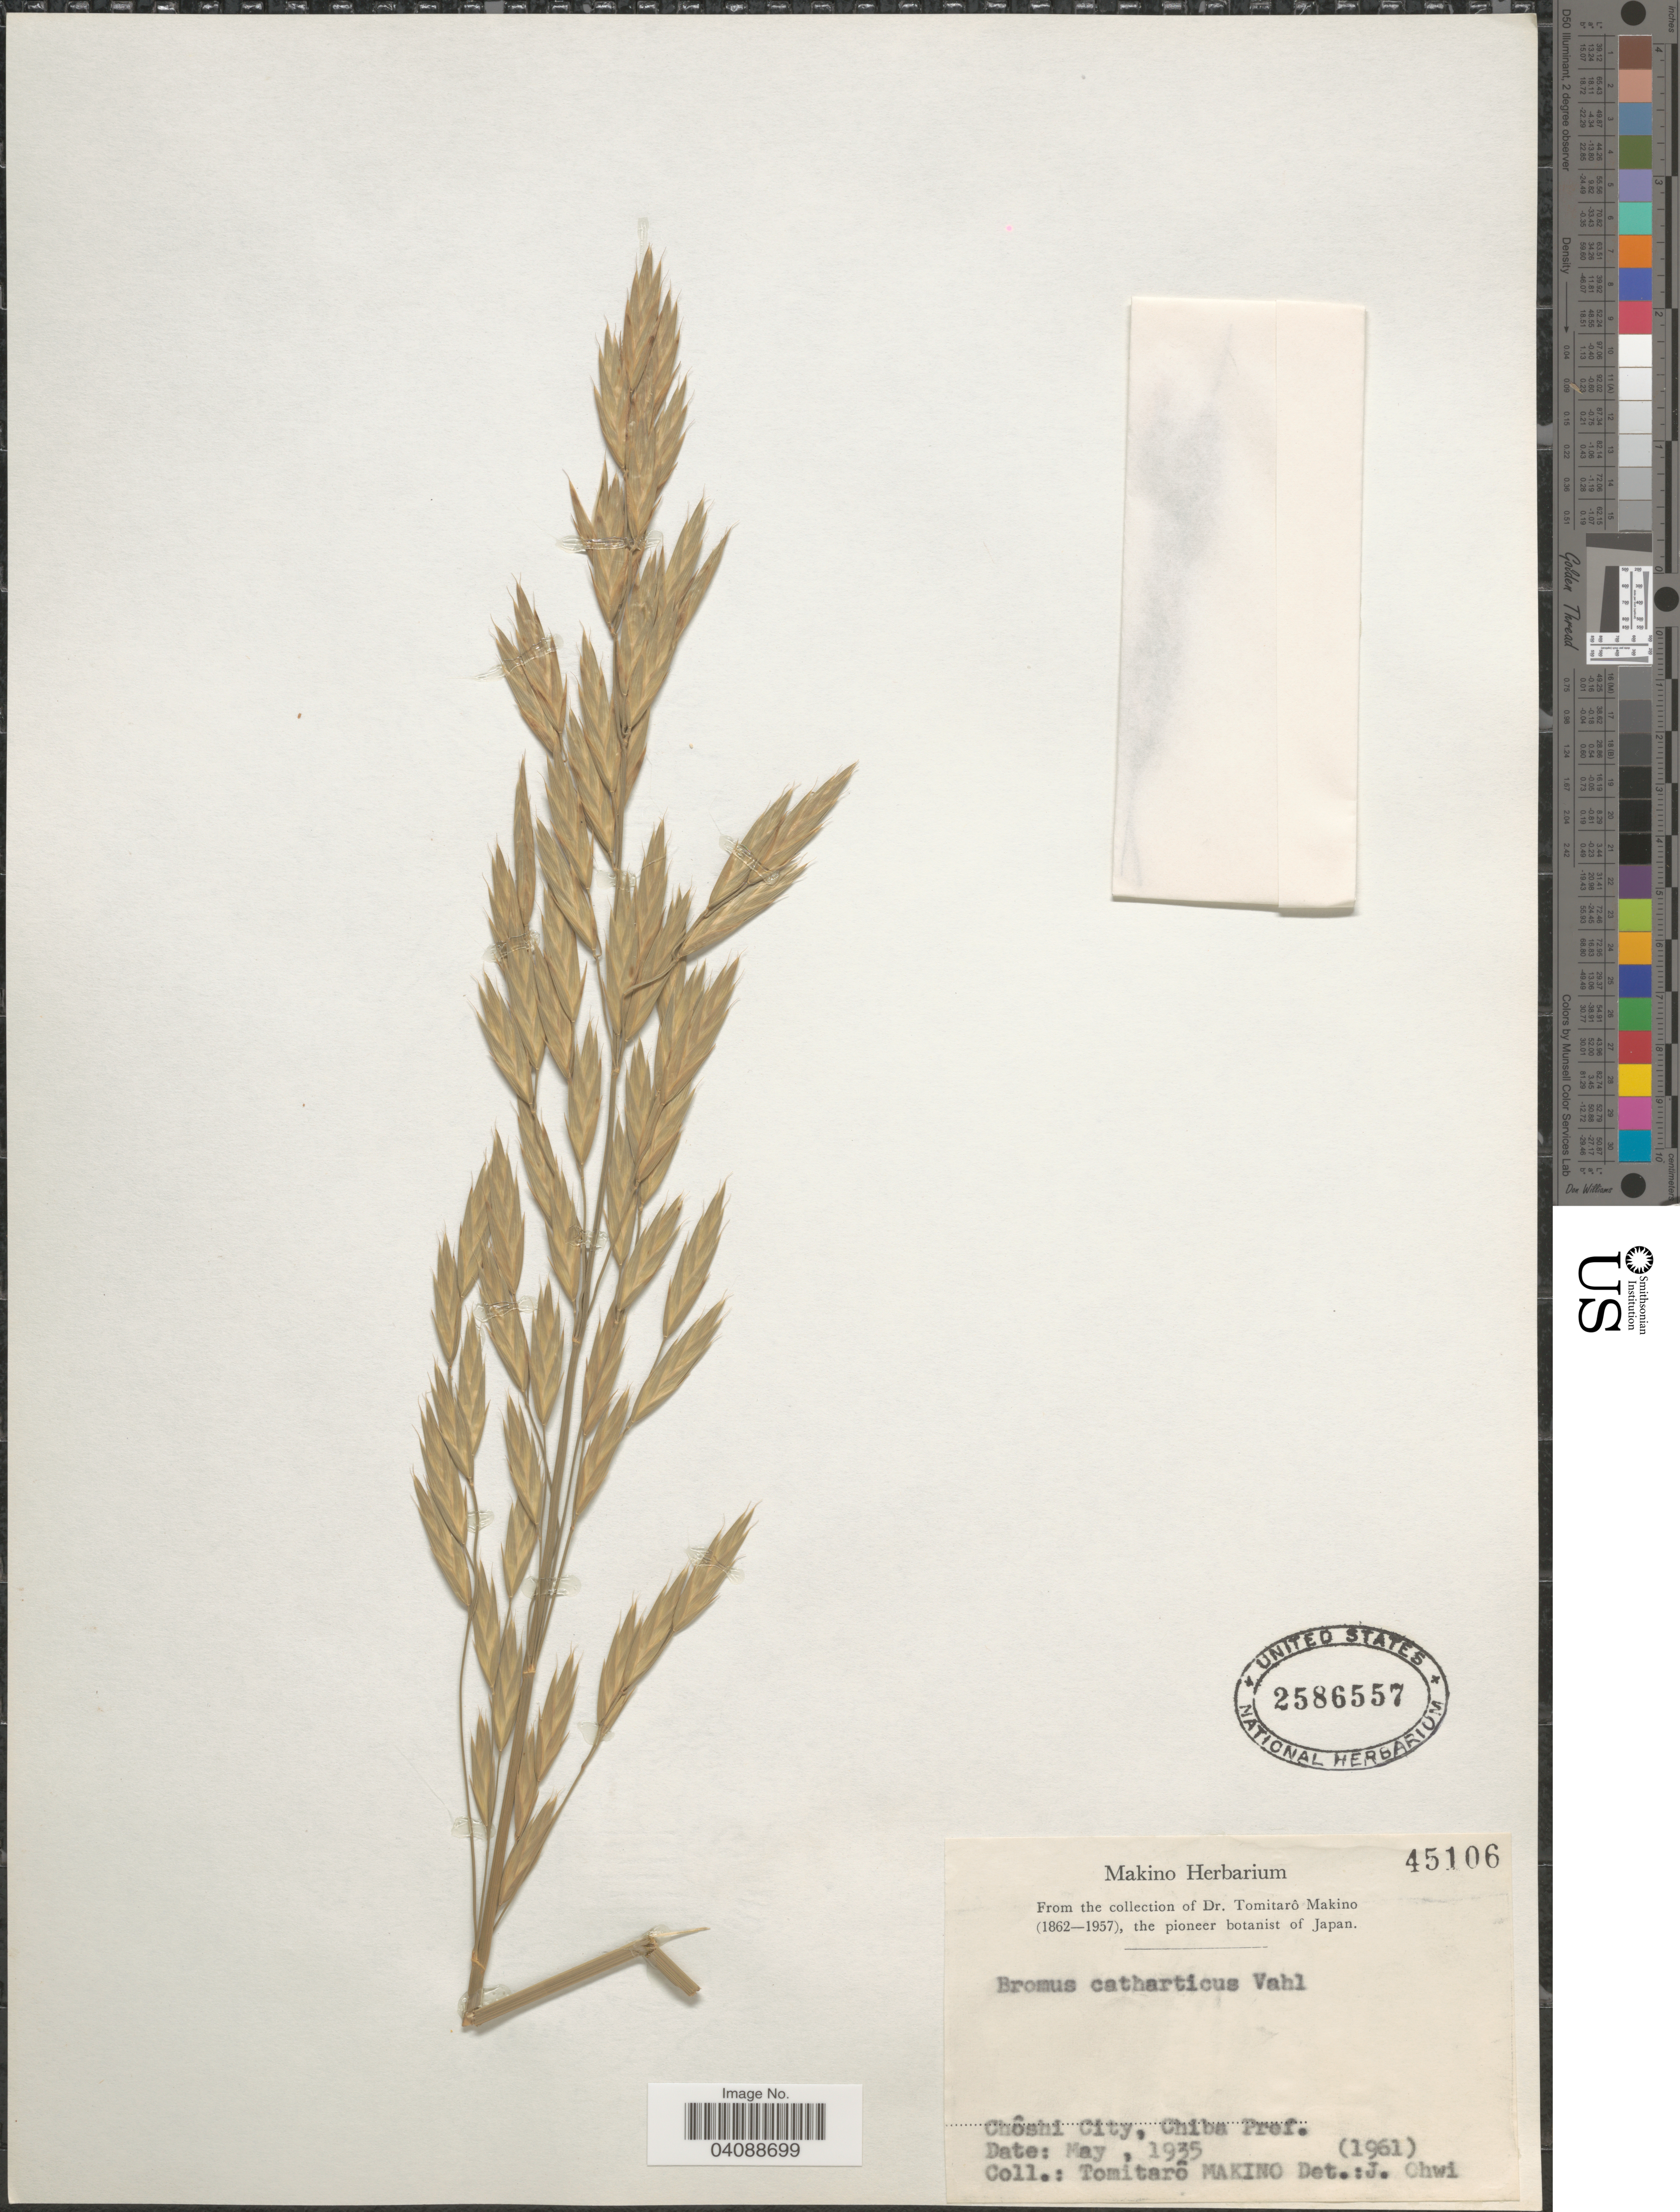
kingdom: Plantae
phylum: Tracheophyta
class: Liliopsida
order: Poales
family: Poaceae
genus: Bromus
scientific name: Bromus catharticus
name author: Vahl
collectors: T. Makino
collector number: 45106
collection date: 1935-05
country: Japan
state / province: Tiba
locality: Choshi City, Chiba Pref.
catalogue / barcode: US 2586557